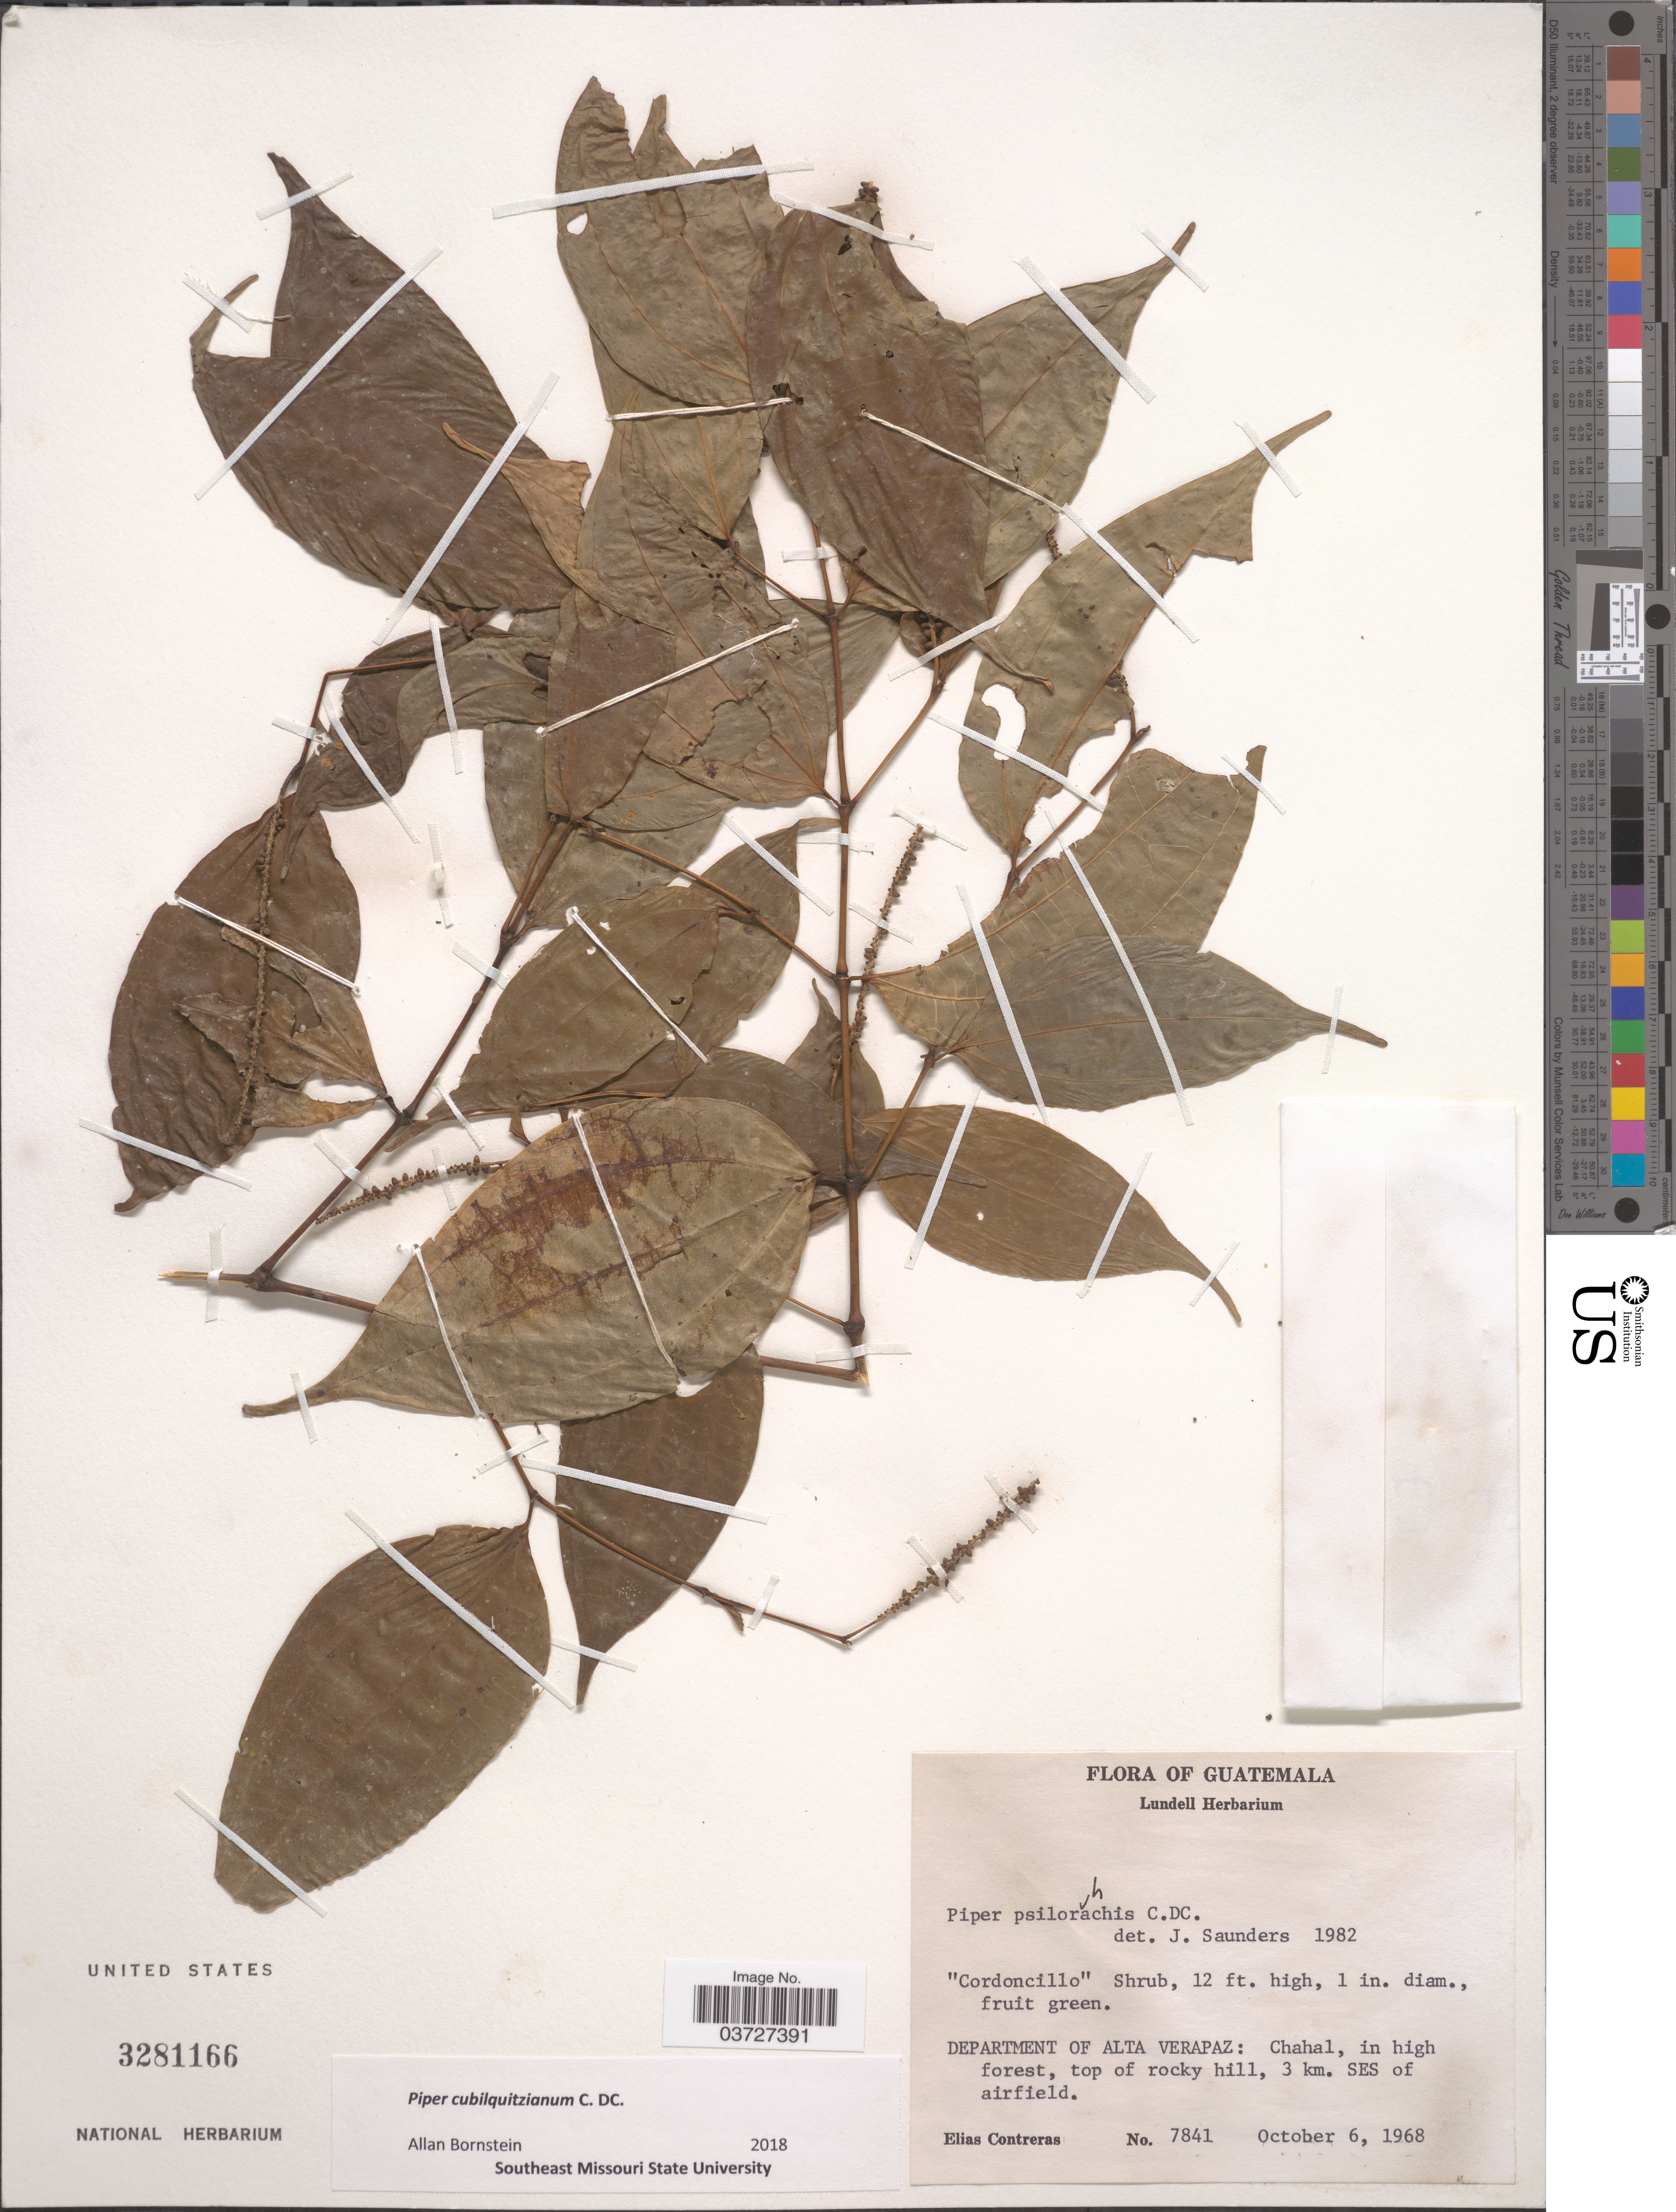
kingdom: Plantae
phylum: Tracheophyta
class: Magnoliopsida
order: Piperales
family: Piperaceae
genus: Piper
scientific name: Piper cubilquitzianum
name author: C. DC.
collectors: E. Contreras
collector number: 7841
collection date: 1968-10-06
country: Guatemala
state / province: Alta Verapaz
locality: Department of Alta Verapaz: Chahal, in high forest, top of rocky hill, 3 km. SES of airfield.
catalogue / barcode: US 3281166